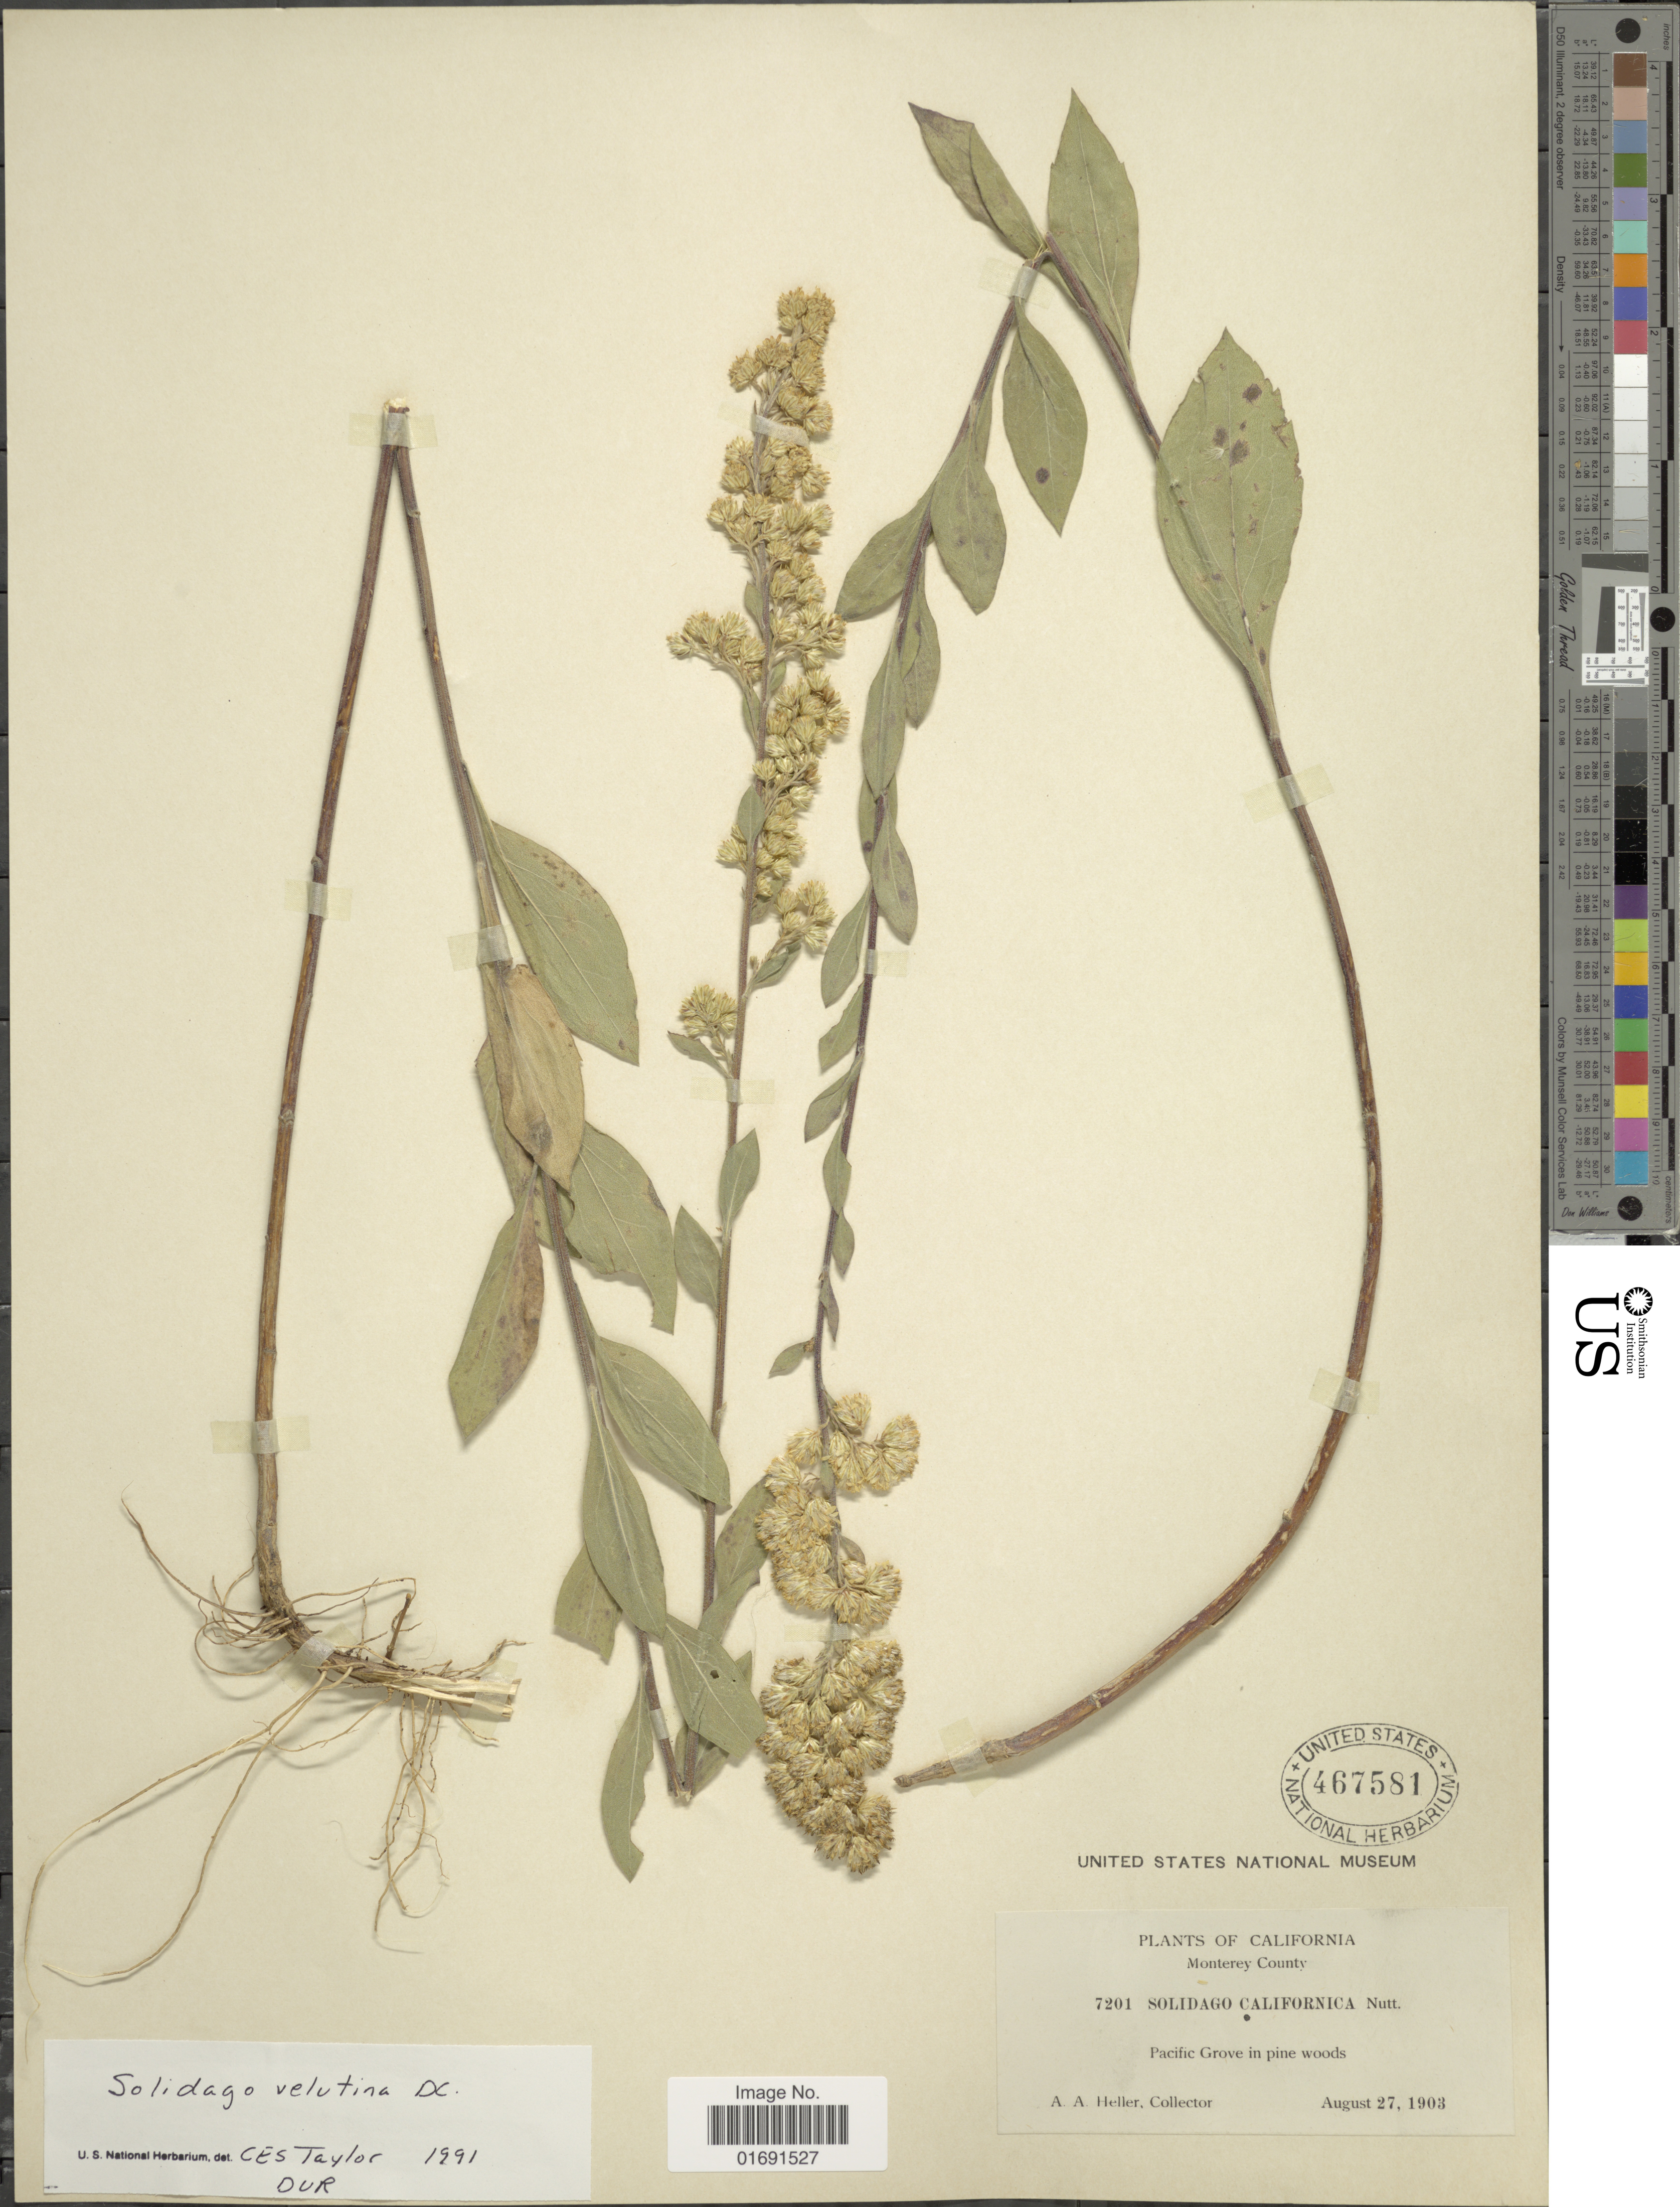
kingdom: Plantae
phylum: Tracheophyta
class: Magnoliopsida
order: Asterales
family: Asteraceae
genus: Solidago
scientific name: Solidago velutina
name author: DC.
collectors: A. A. Heller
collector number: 7201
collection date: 1903-08-27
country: United States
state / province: California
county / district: Monterey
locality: Monterey County, Pacific Grove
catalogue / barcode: US 467581